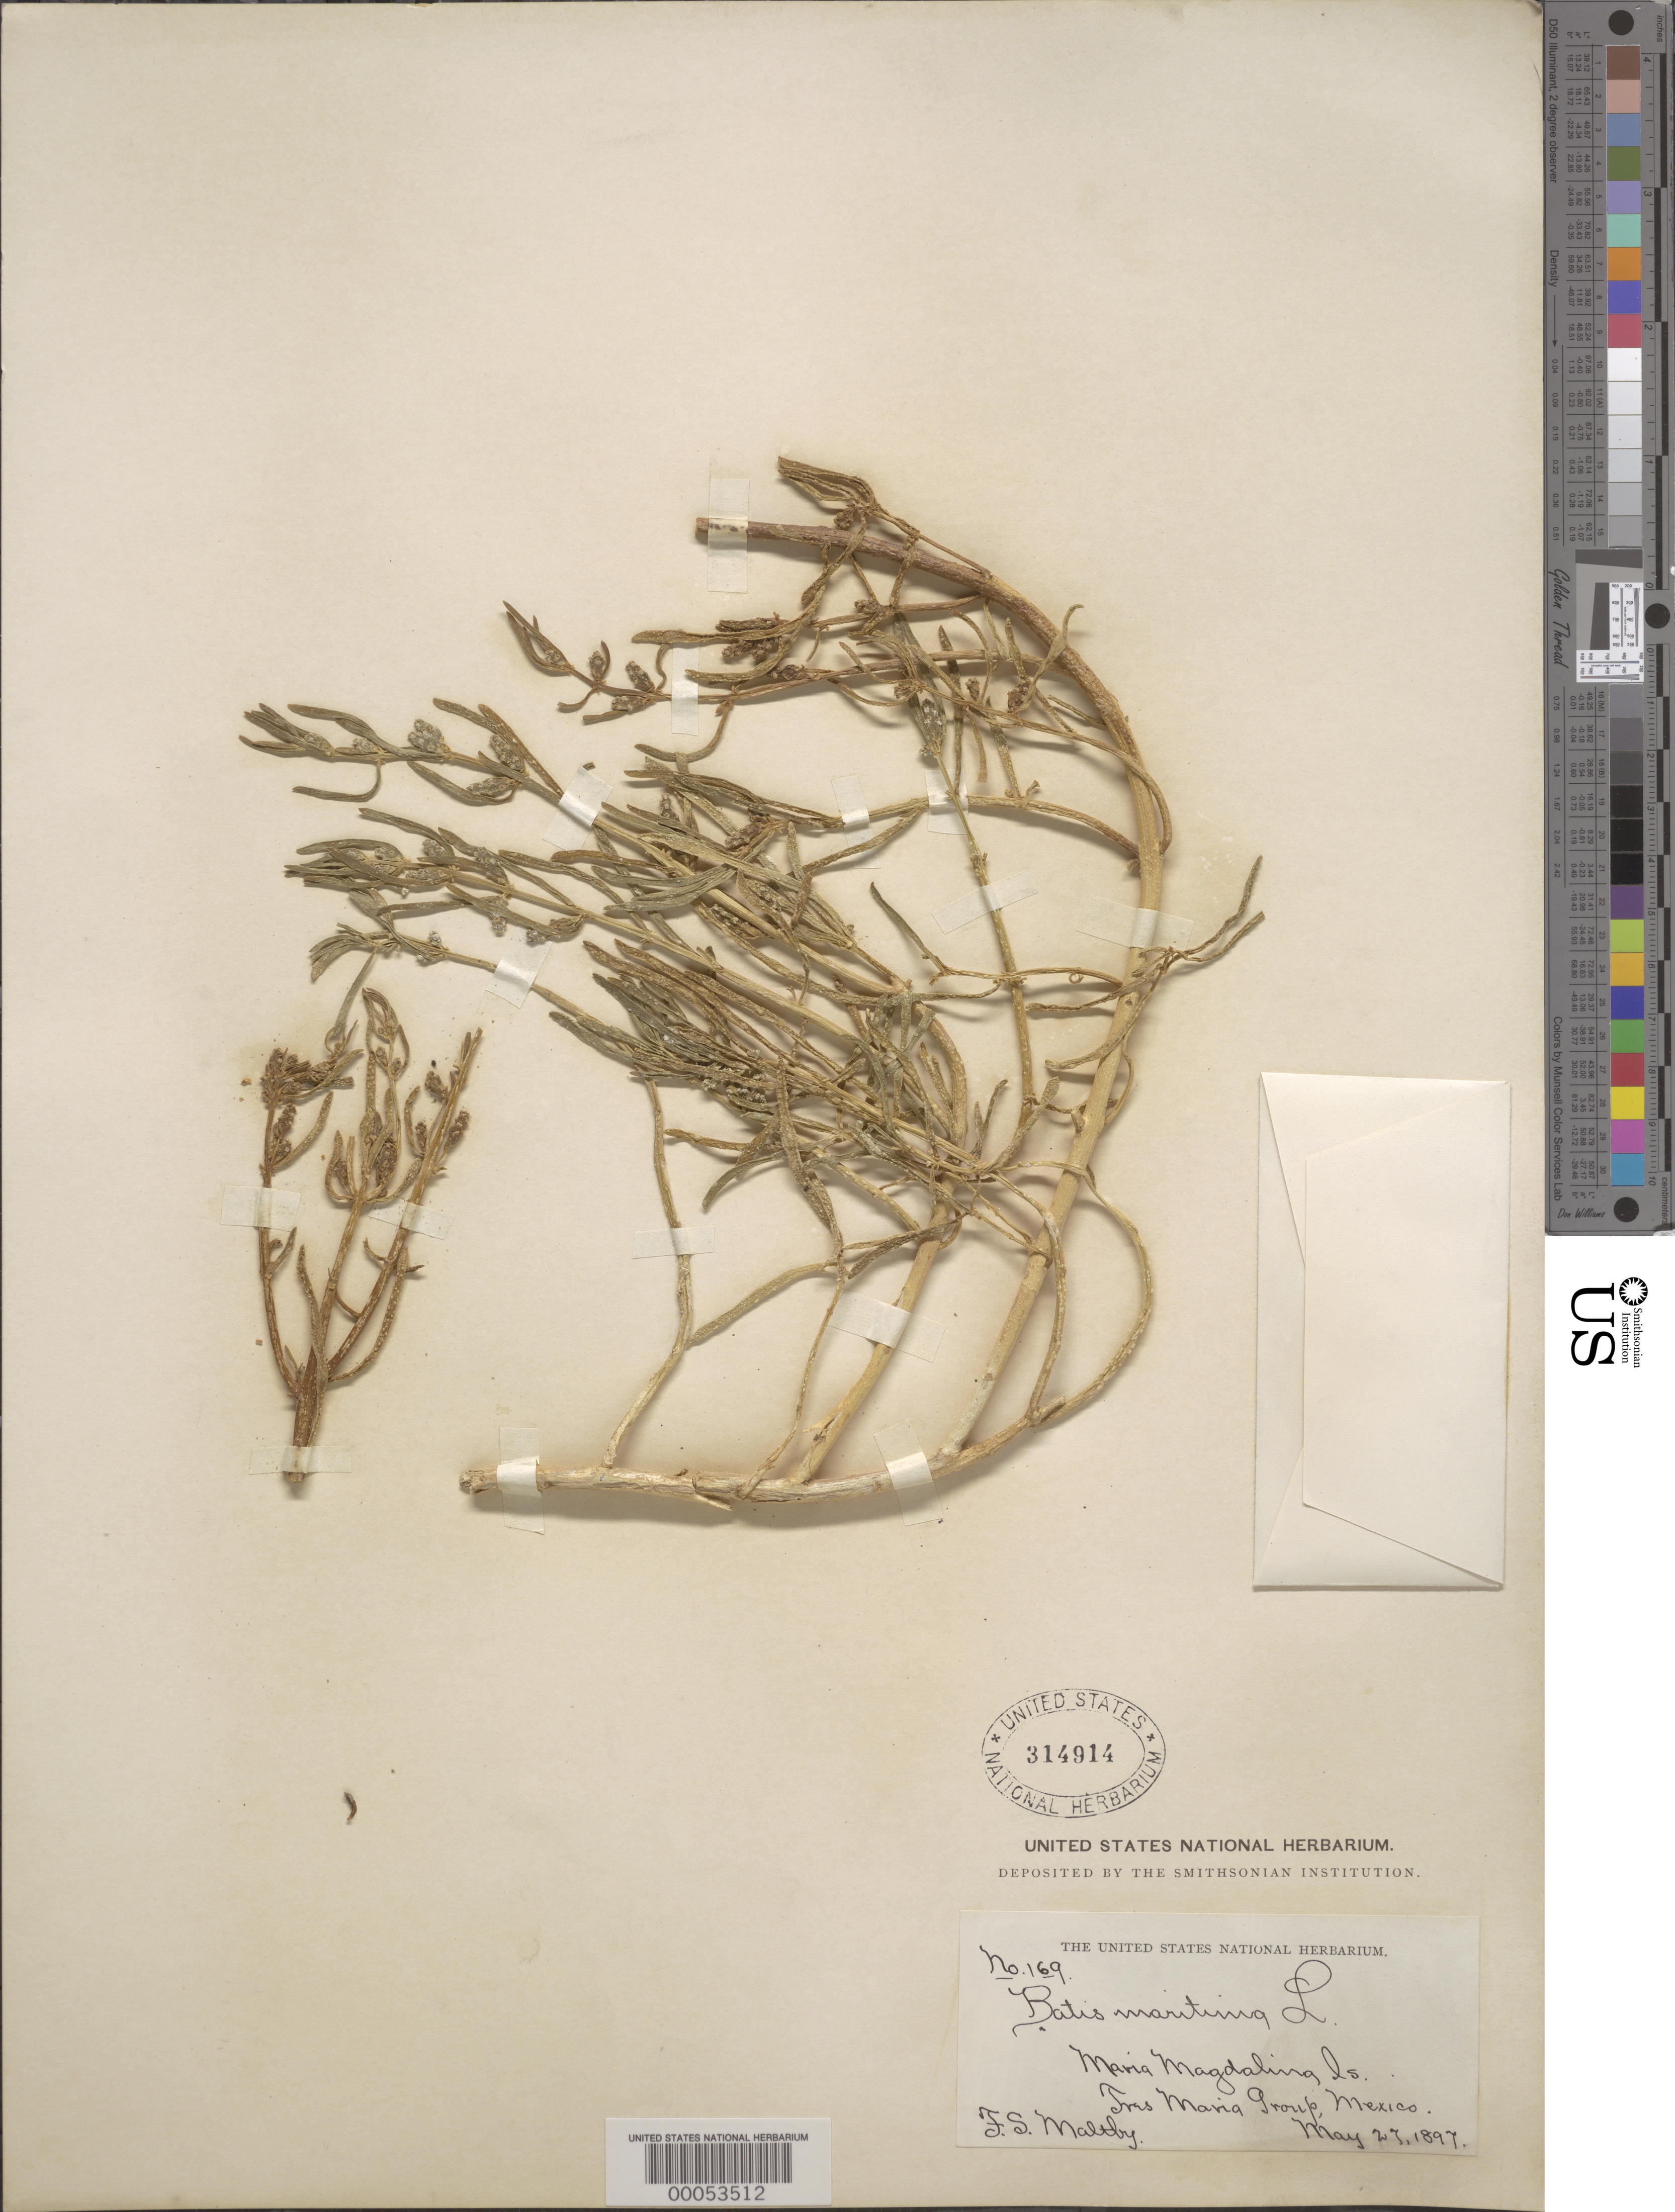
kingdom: Plantae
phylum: Tracheophyta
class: Magnoliopsida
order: Brassicales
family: Bataceae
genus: Batis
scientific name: Batis maritima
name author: L.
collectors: T. S. Maltby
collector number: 169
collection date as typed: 27 May 1897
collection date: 1897-05-27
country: Mexico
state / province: Nayarit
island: Maria Magdalena Island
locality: Maria Magdalena island, tres maria group [Tres Marias Is.]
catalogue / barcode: US 314914